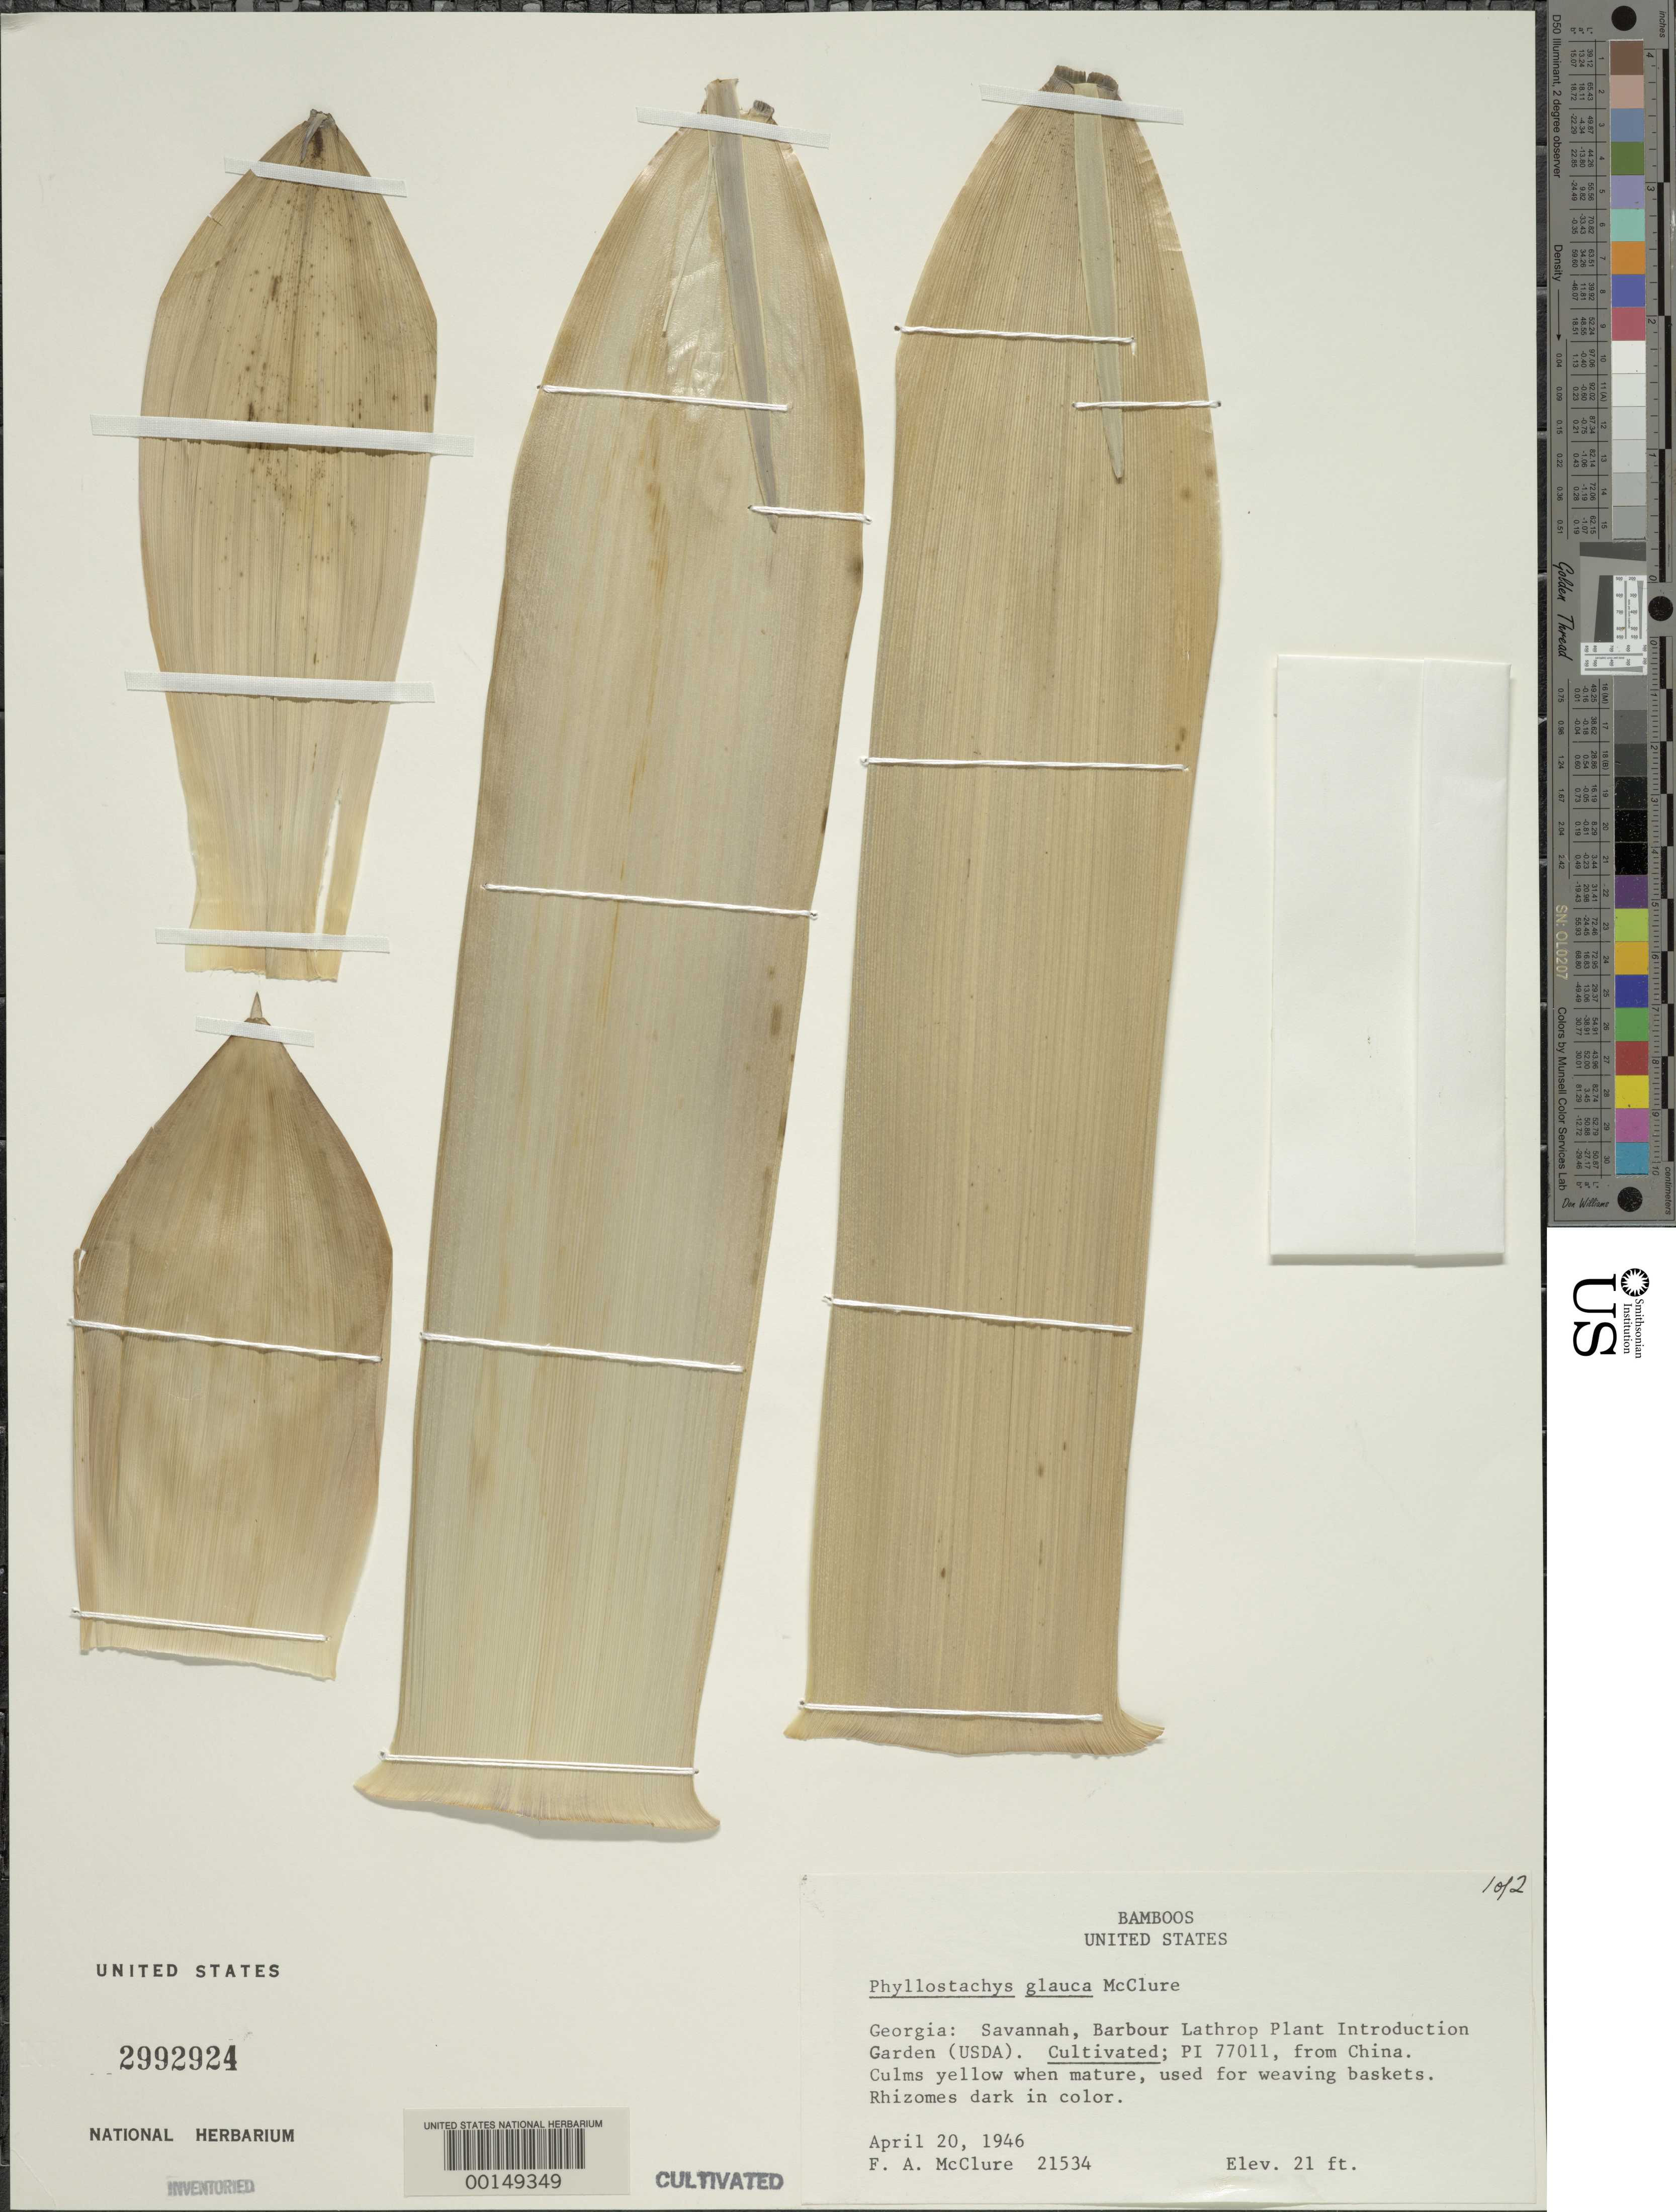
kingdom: Plantae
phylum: Tracheophyta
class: Liliopsida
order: Poales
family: Poaceae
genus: Phyllostachys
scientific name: Phyllostachys glauca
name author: McClure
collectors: F. A. McClure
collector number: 21534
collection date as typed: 20 Apr 1946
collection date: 1946-04-20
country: United States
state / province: Georgia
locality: Savannah, barbour lathrop p.i. garden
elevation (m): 6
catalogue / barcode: US 2992924